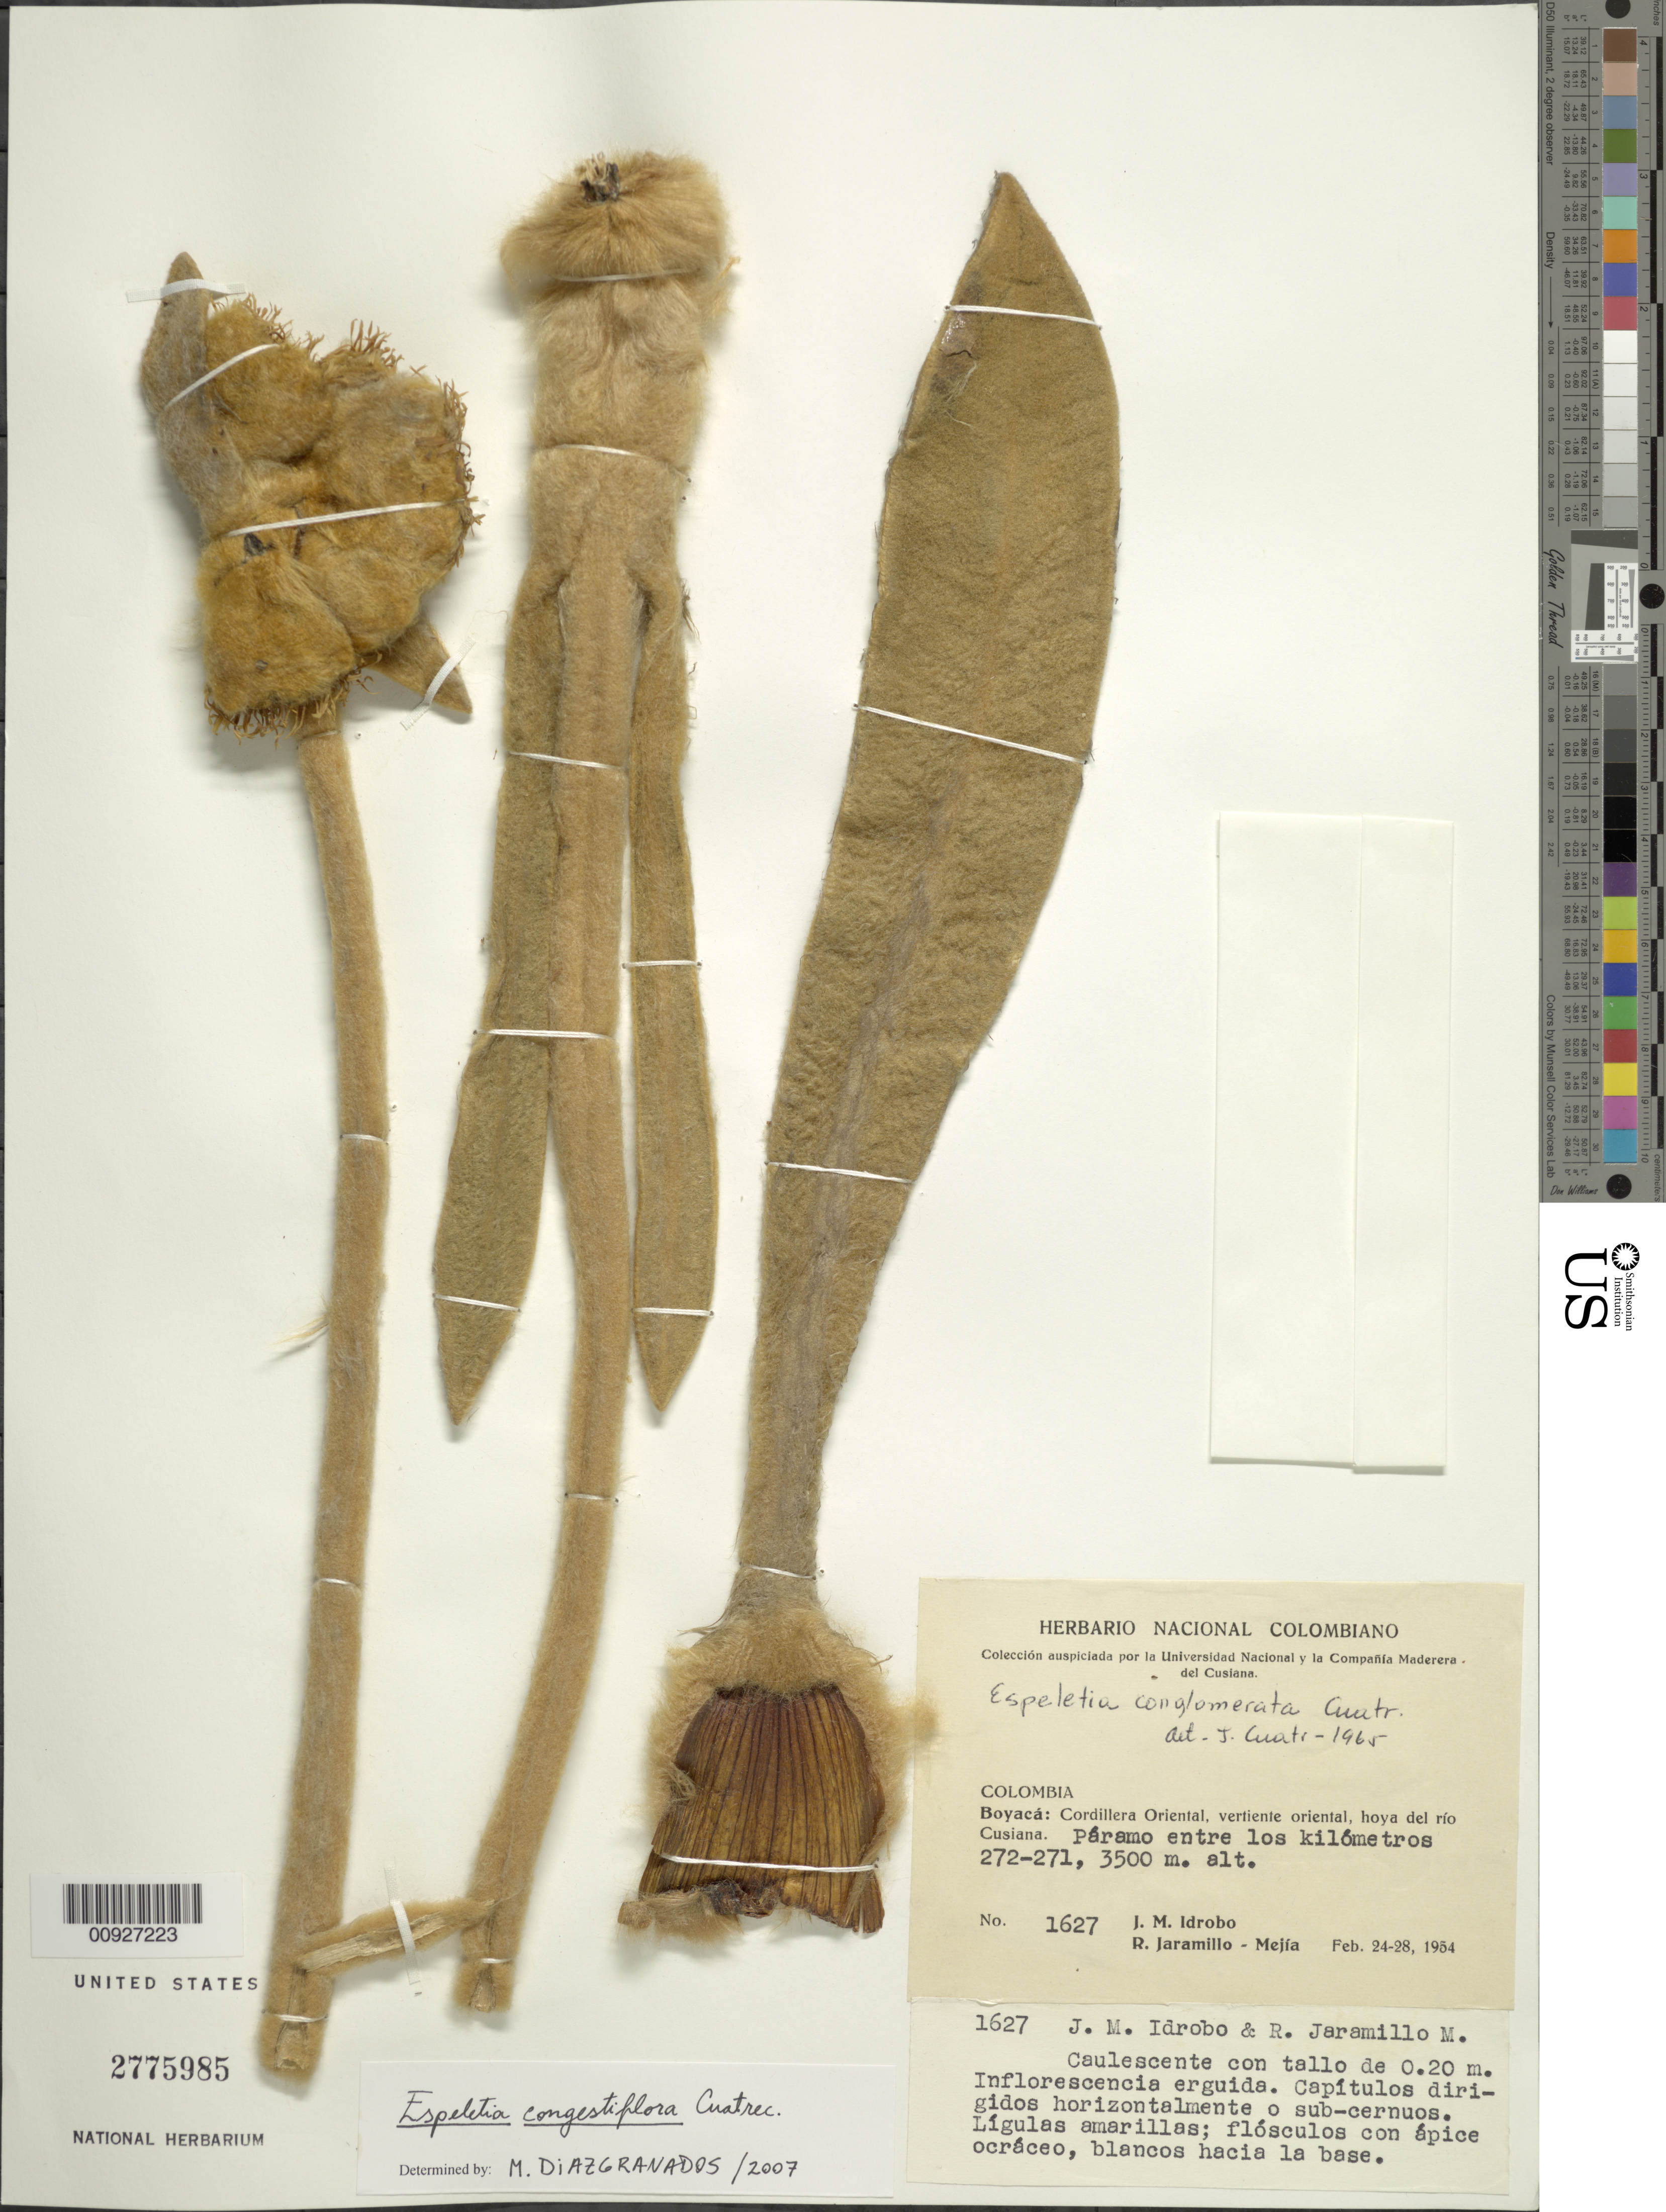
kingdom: Plantae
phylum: Tracheophyta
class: Magnoliopsida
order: Asterales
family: Asteraceae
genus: Espeletia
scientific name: Espeletia congestiflora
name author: Cuatrec.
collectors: J. M. Idrobo & R. Jaramillo M.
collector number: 1627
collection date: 1954-02-24/1954-02-28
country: Colombia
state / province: Boyacá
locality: Cordillera Oriental, vertiente oriental, Hoya del rio Cusiana. Páramo entre los kilómetros 272-271.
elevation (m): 3500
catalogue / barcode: US 2775985